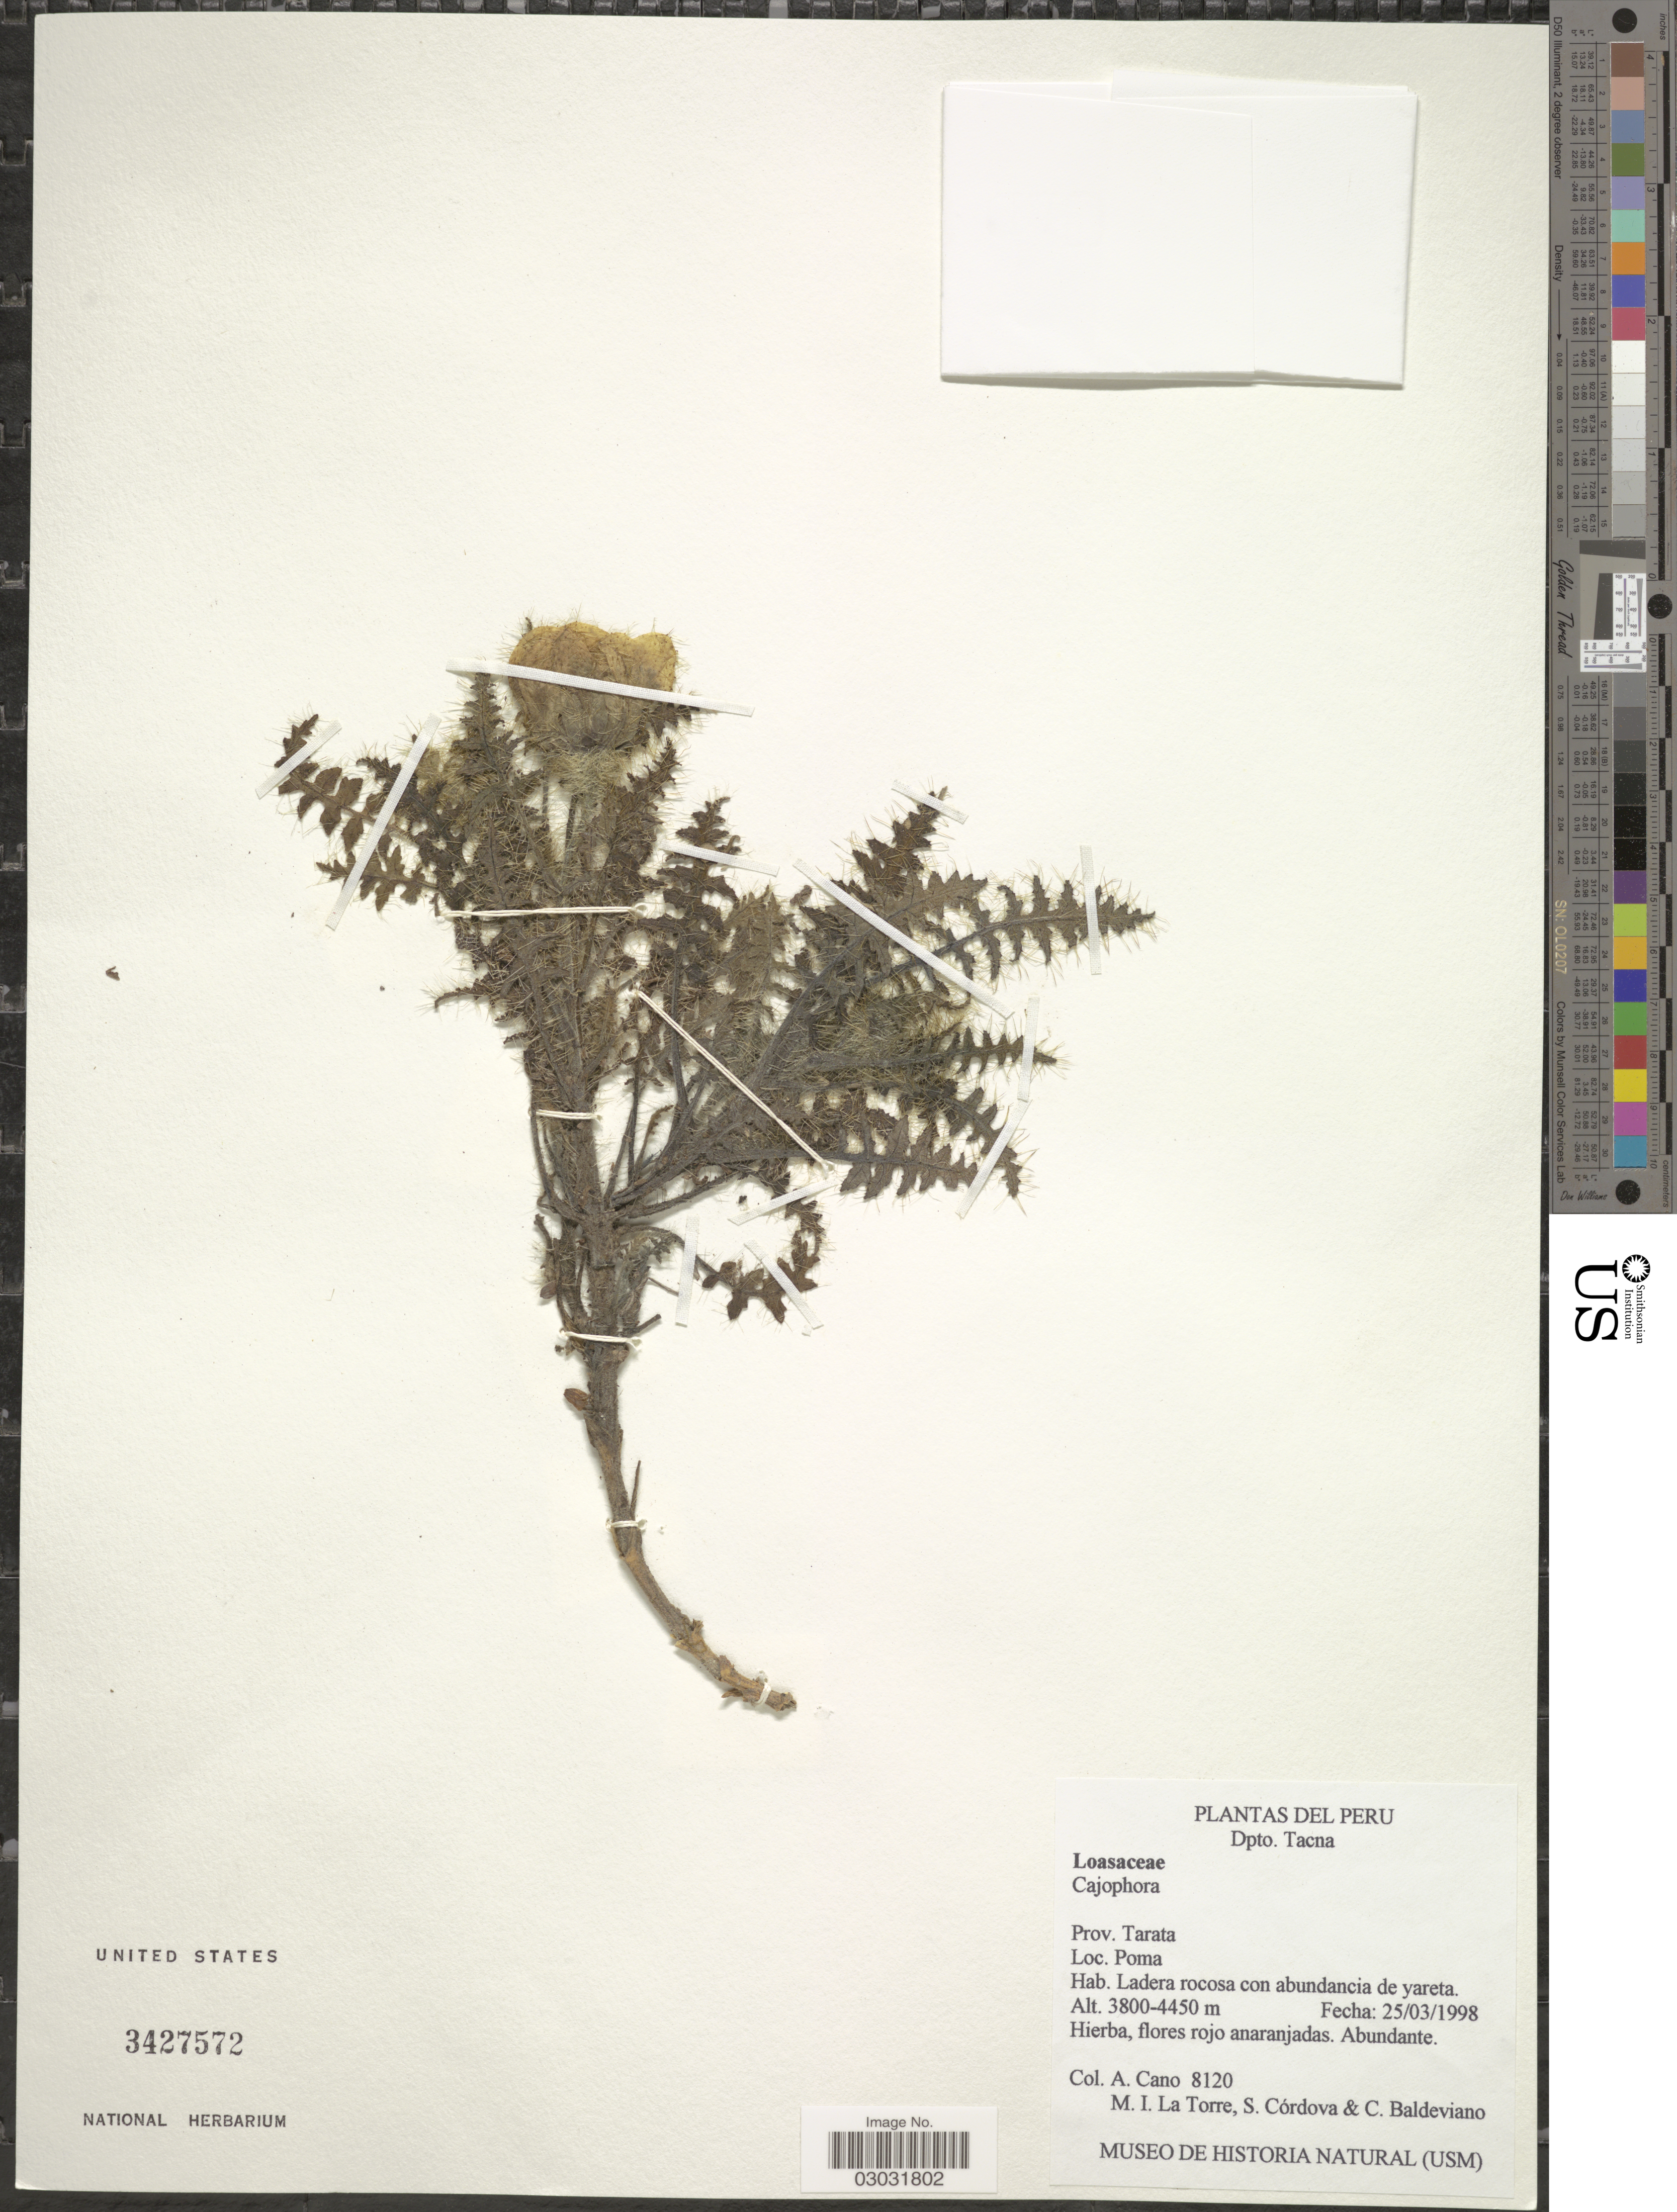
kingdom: Plantae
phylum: Tracheophyta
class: Magnoliopsida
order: Cornales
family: Loasaceae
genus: Caiophora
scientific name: Caiophora sp.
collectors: A. Cano, M. I. La Torre, S. Cordova & C. Baldeviano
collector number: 8120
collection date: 1998-03-25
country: Peru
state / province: Tacna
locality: Dptov. Tacna. Prov. Tarata. Poma.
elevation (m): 3800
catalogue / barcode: US 3427572